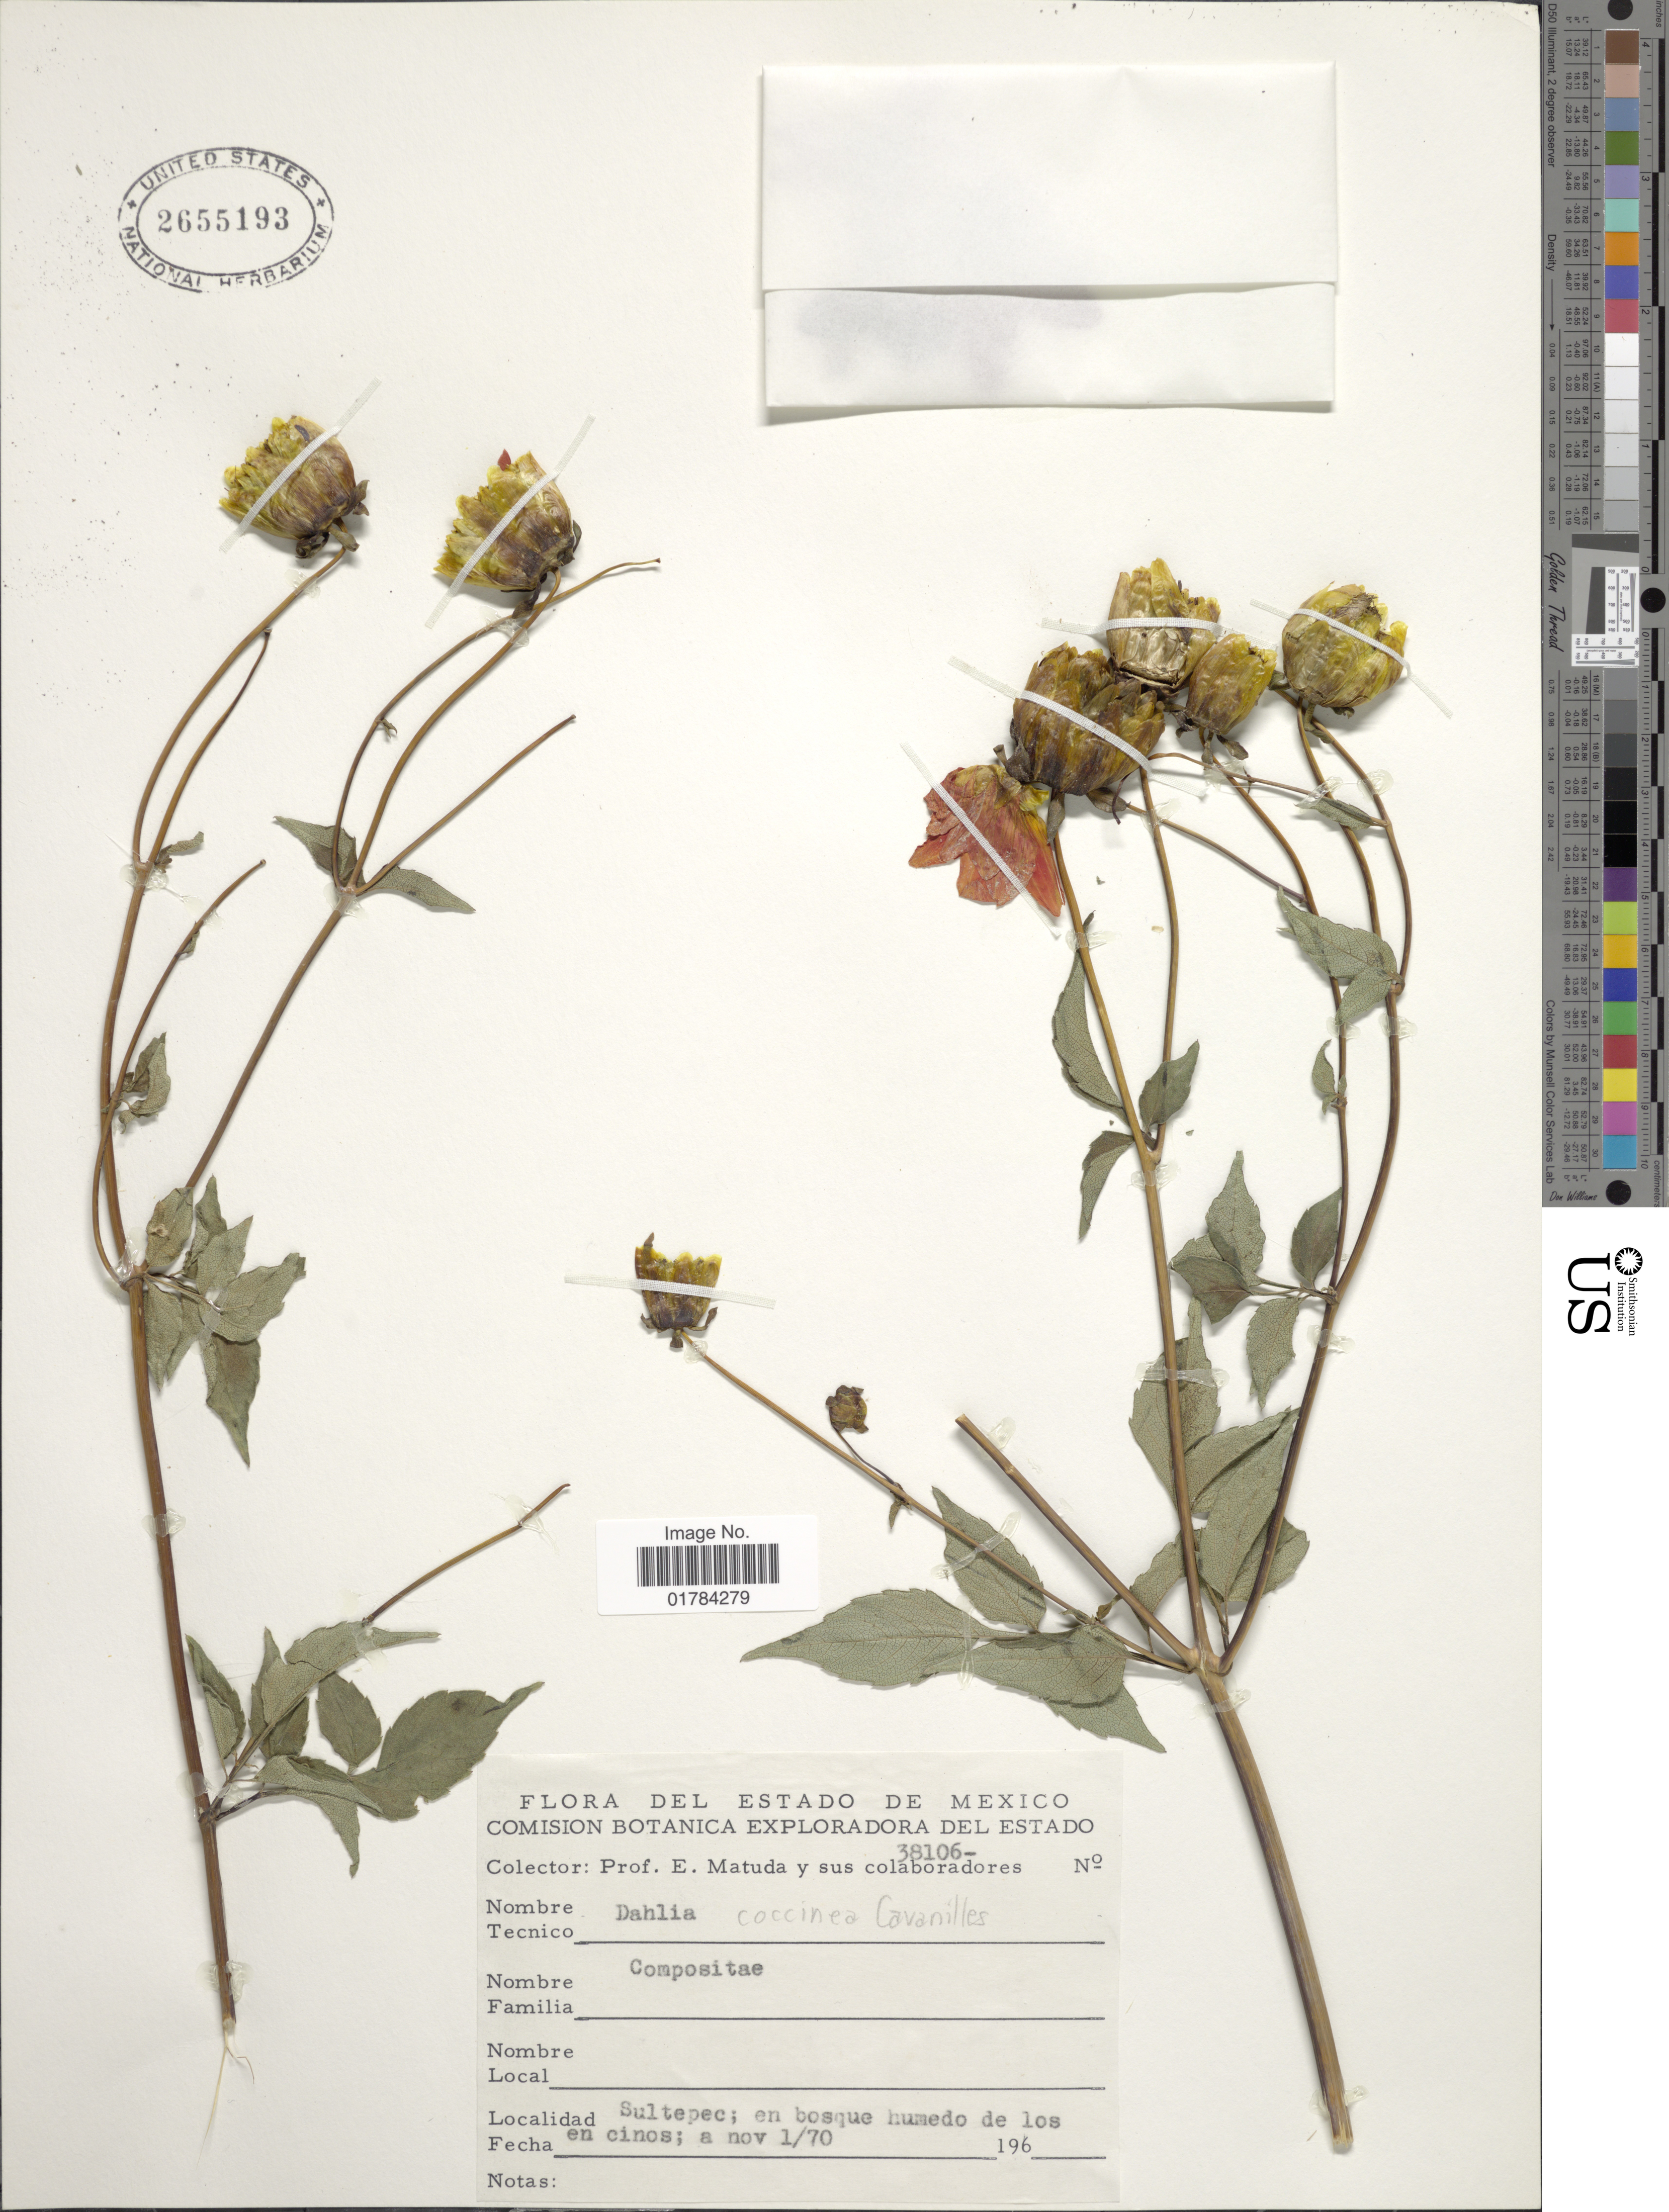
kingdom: Plantae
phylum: Tracheophyta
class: Magnoliopsida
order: Asterales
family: Asteraceae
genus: Dahlia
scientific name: Dahlia coccinea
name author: Cav.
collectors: E. Matuda & et al.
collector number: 38106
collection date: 1970-11-01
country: Mexico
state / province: México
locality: Sultepec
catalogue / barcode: US 2655193